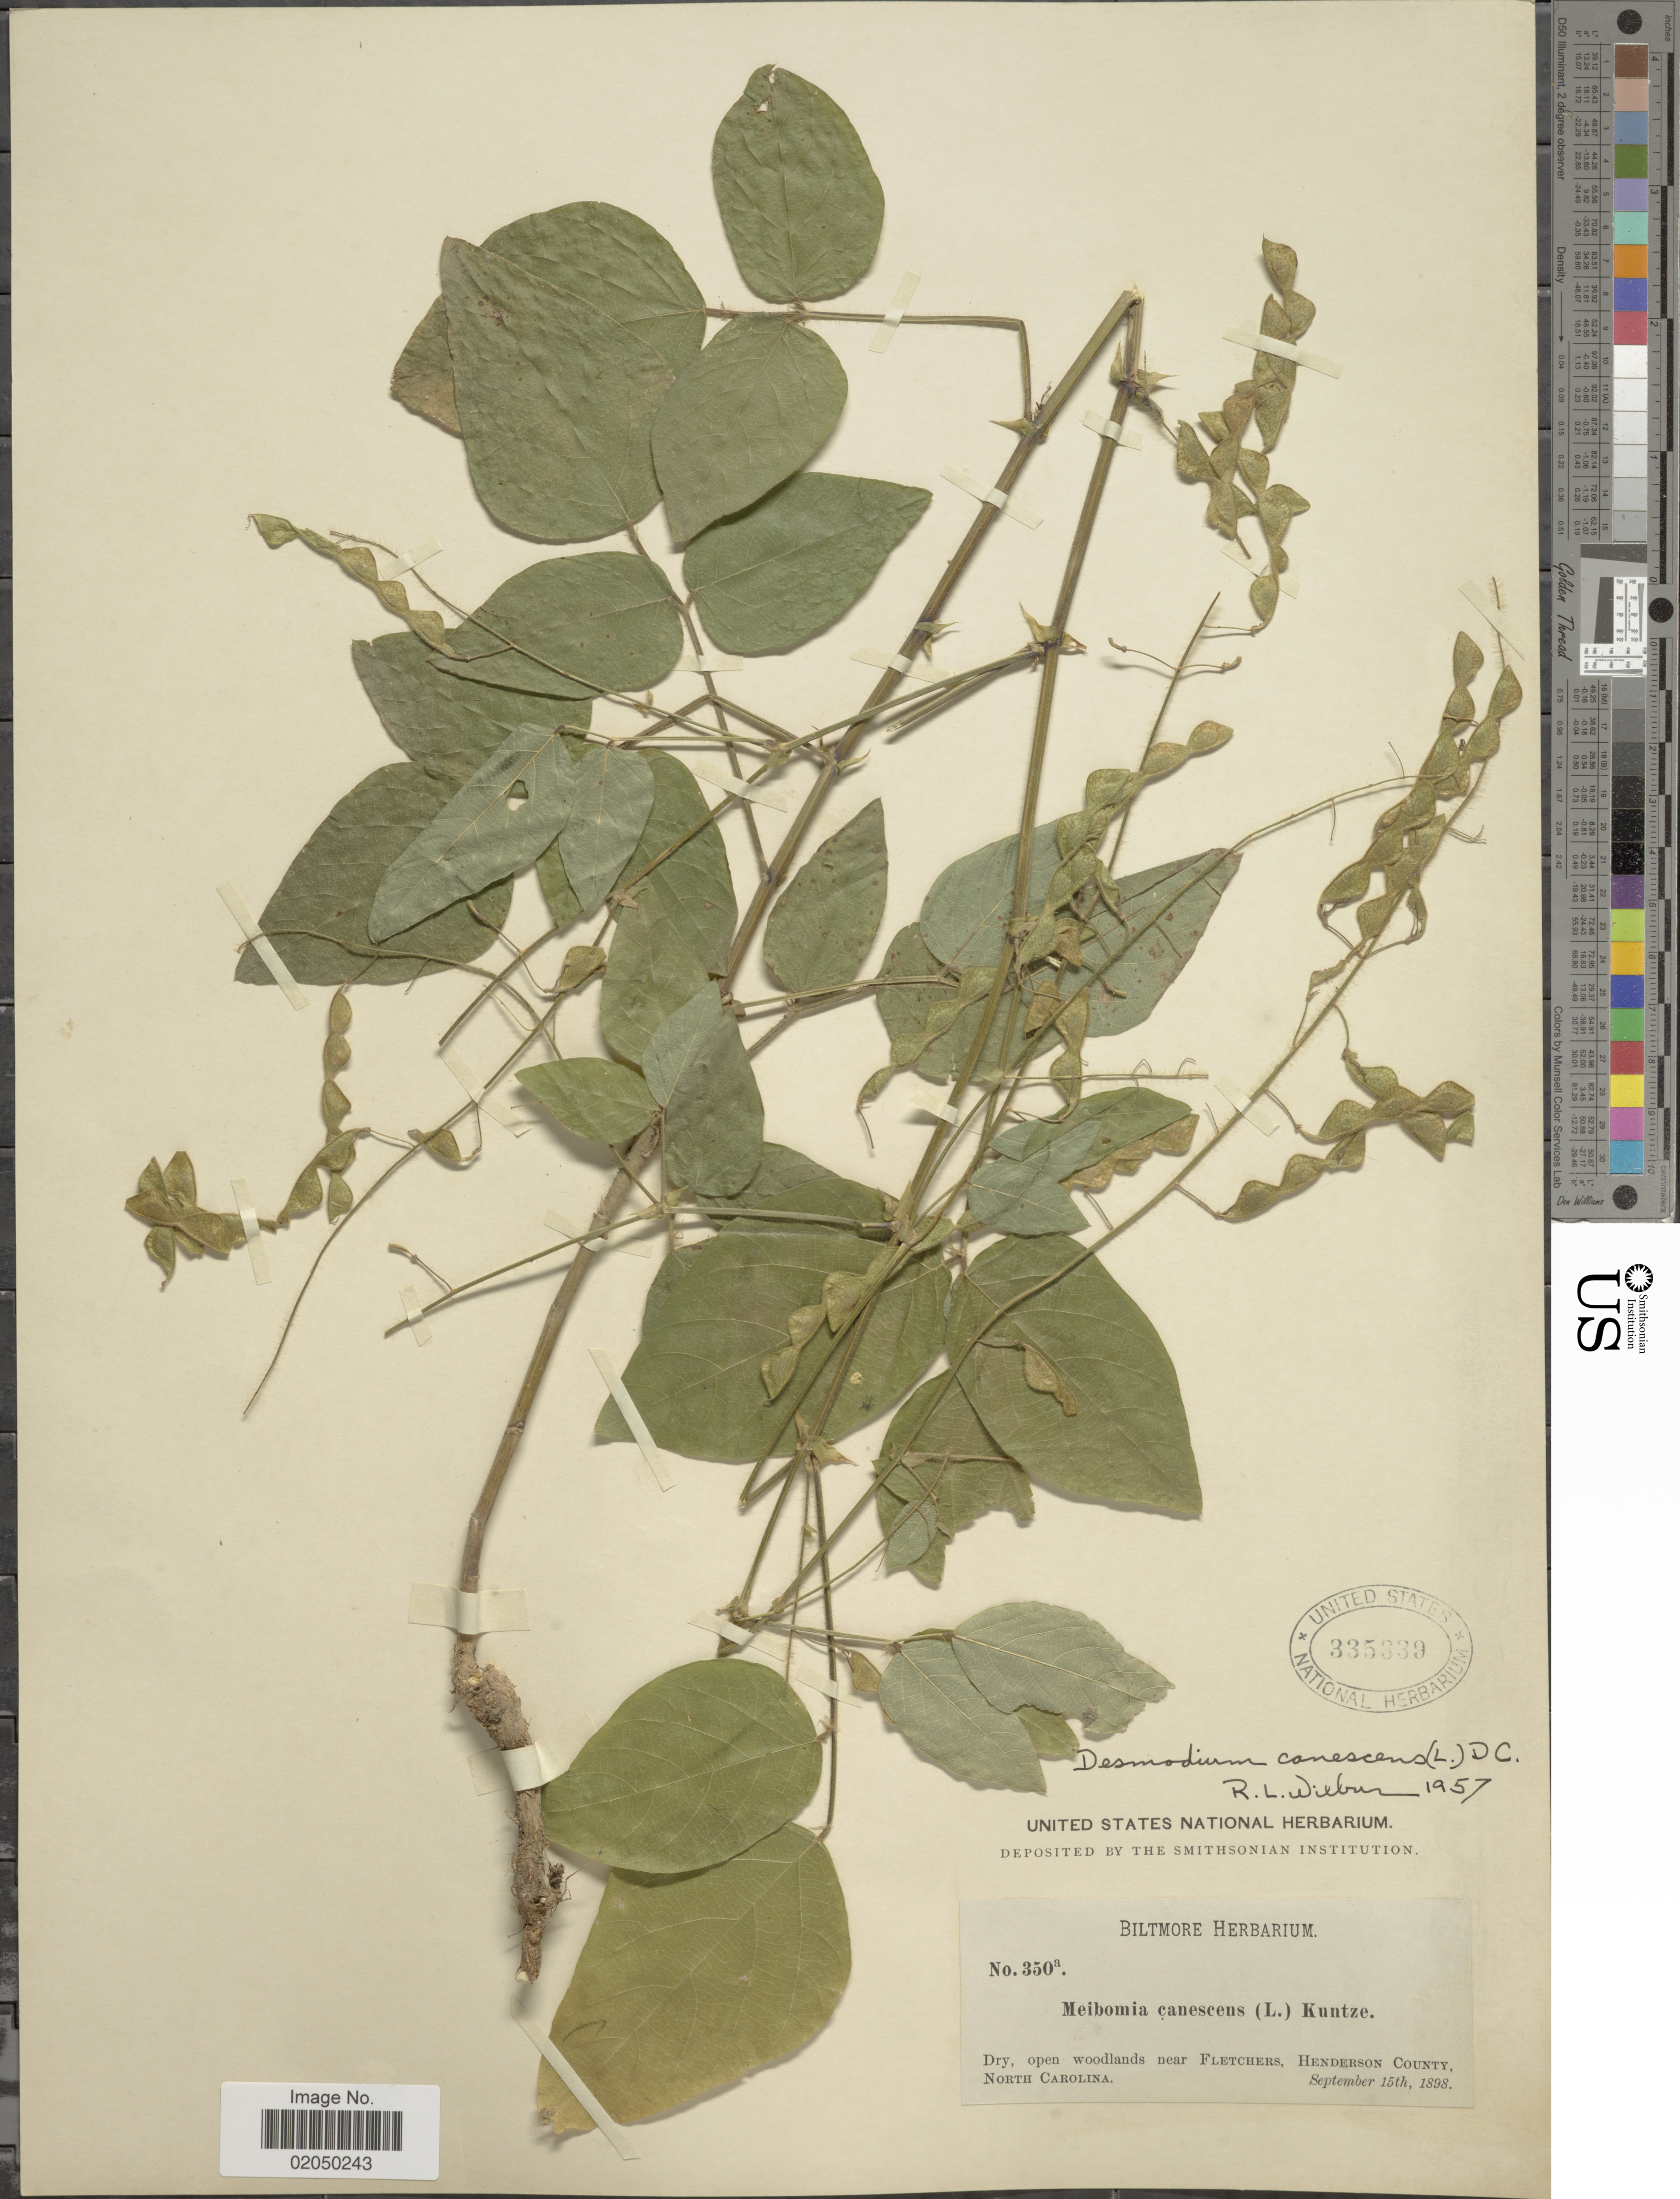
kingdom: Plantae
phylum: Tracheophyta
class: Magnoliopsida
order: Fabales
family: Fabaceae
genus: Desmodium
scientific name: Desmodium canescens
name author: (L.) DC.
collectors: ex herb. Biltmore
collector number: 350a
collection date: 1898-09-15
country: United States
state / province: North Carolina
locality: Near Fletchers, Henderson County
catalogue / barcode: US 335339